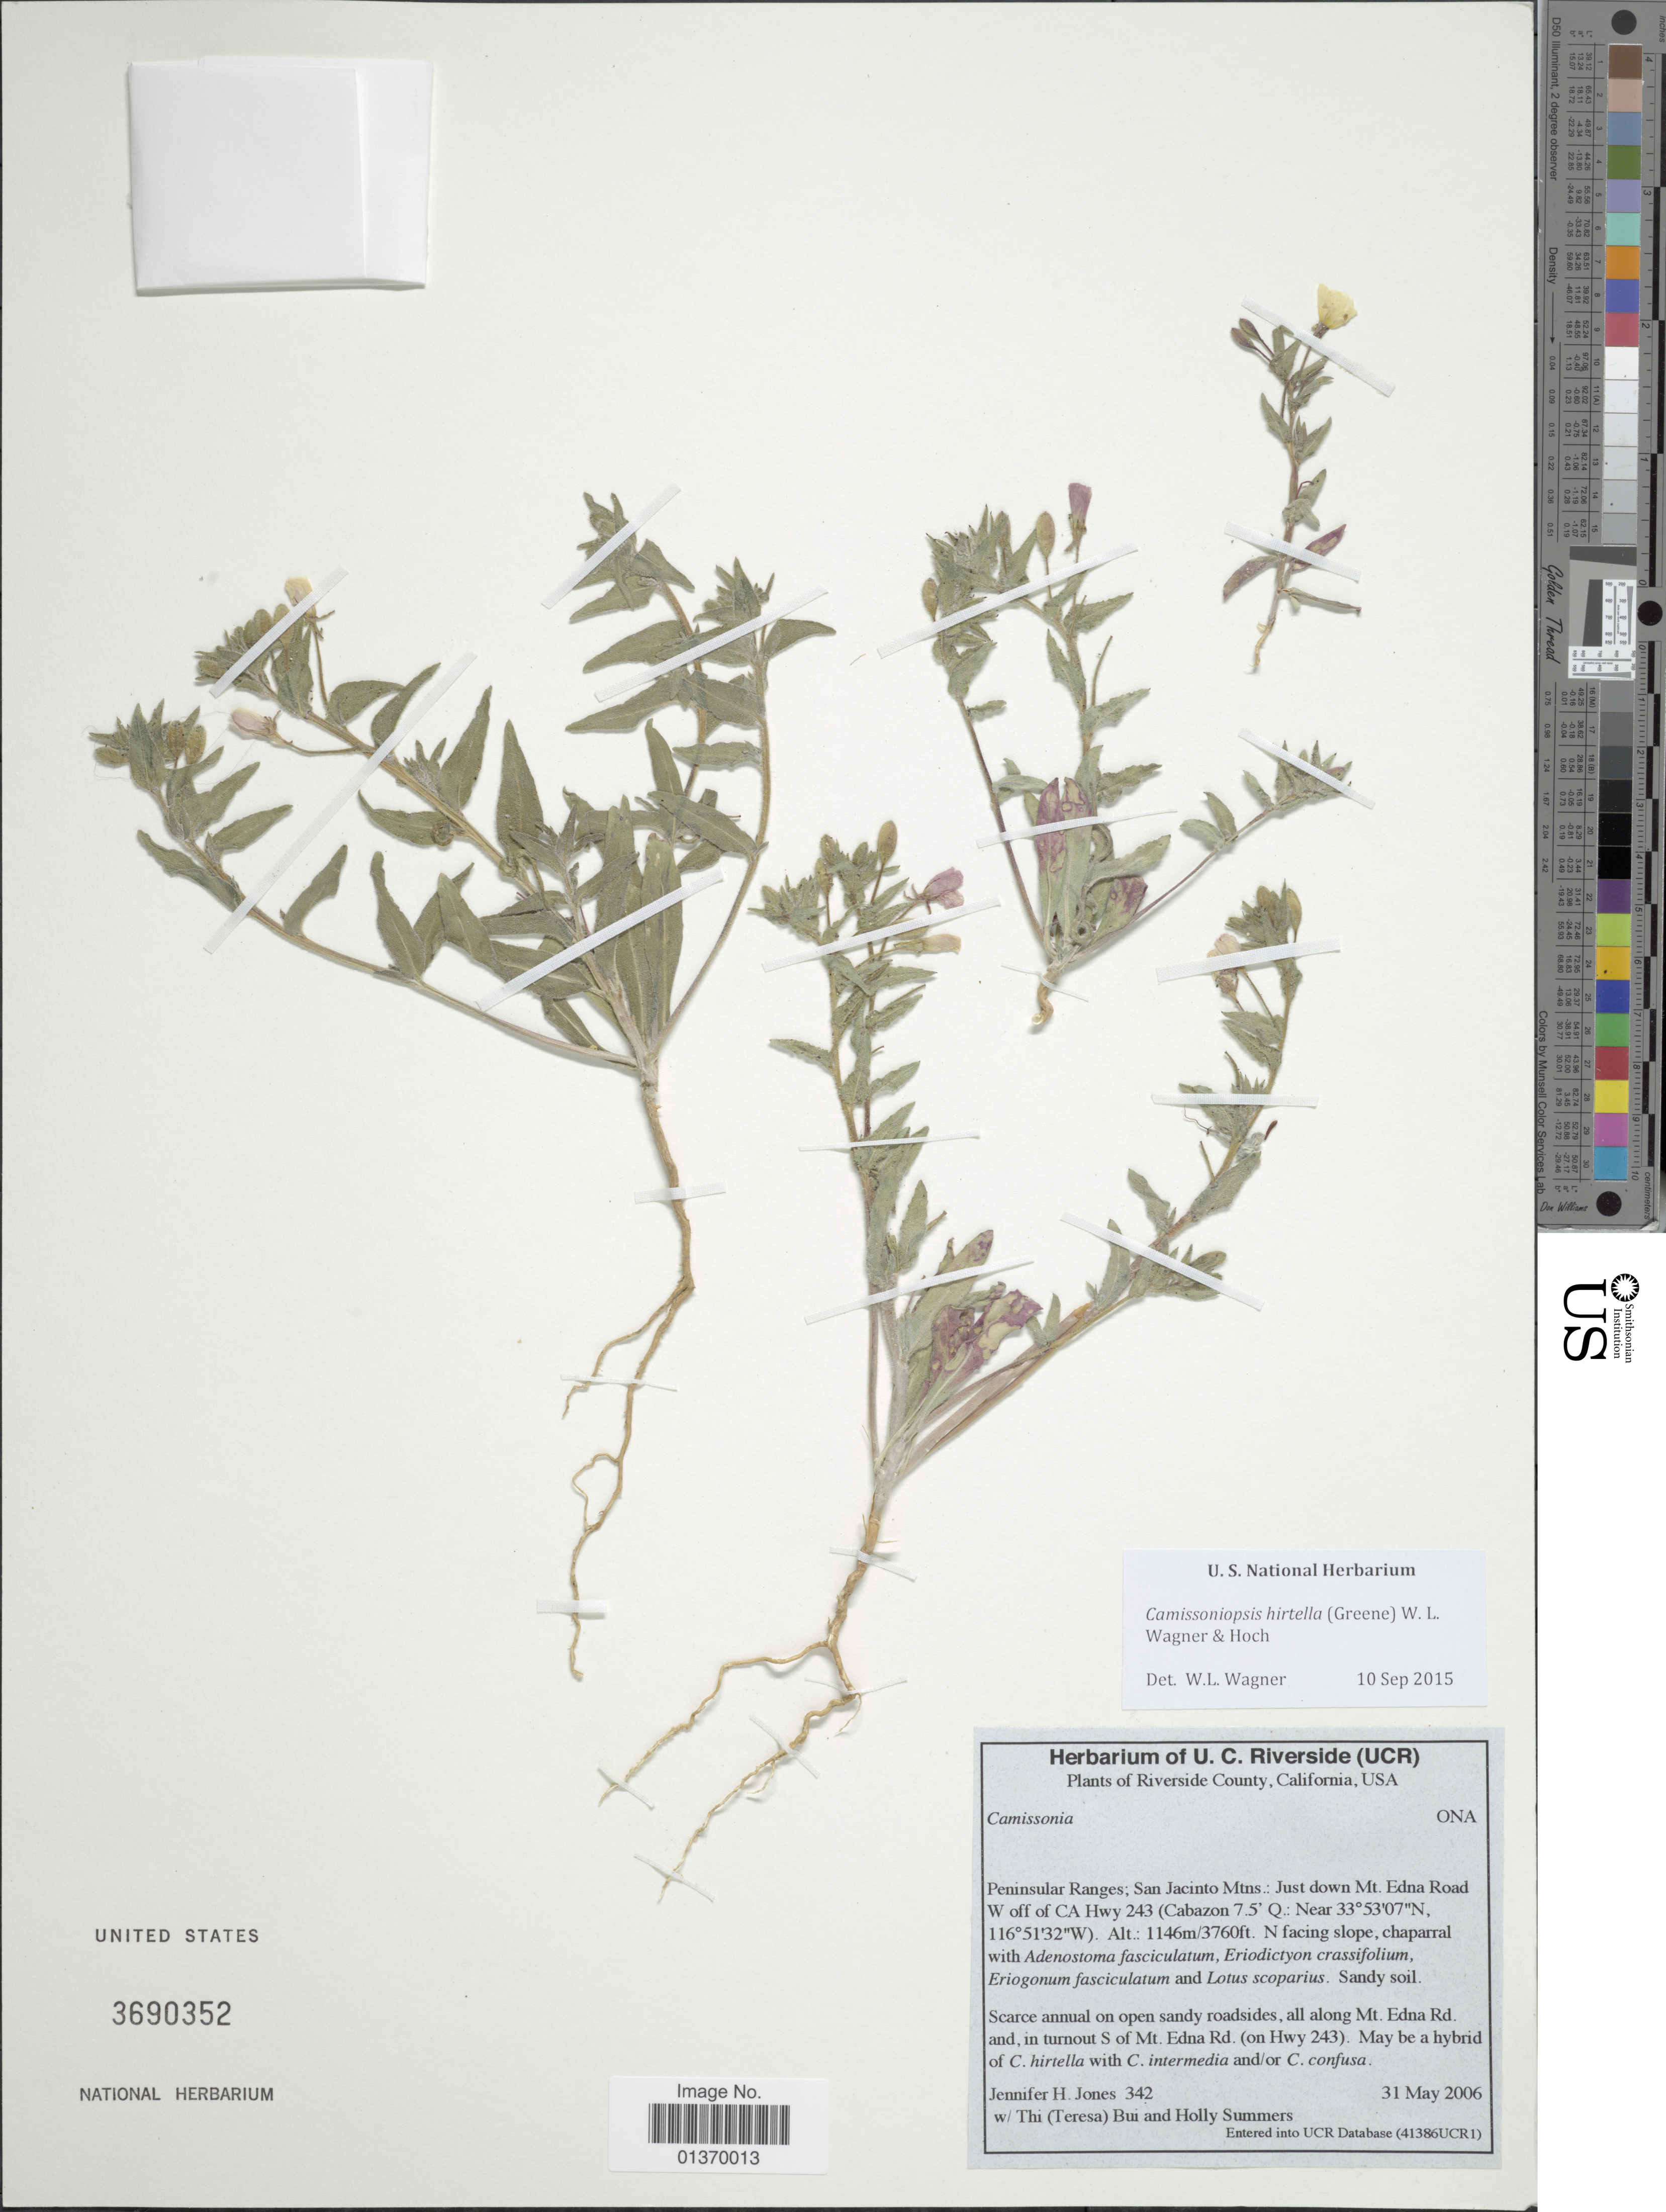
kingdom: Plantae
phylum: Tracheophyta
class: Magnoliopsida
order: Myrtales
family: Onagraceae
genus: Camissoniopsis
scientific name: Camissoniopsis hirtella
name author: (Greene) W.L. Wagner & Hoch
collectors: J. Jones, T. Bui & -. Summers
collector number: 342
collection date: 2006-05-31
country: United States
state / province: California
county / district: Riverside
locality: Riverside County, Peninsula Ranges; San Jacinto Mtns.: Just down Mt. Edna Road W off of CA Hwy 243 (Cabazon 7.5' Q)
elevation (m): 1146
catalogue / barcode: US 3690352